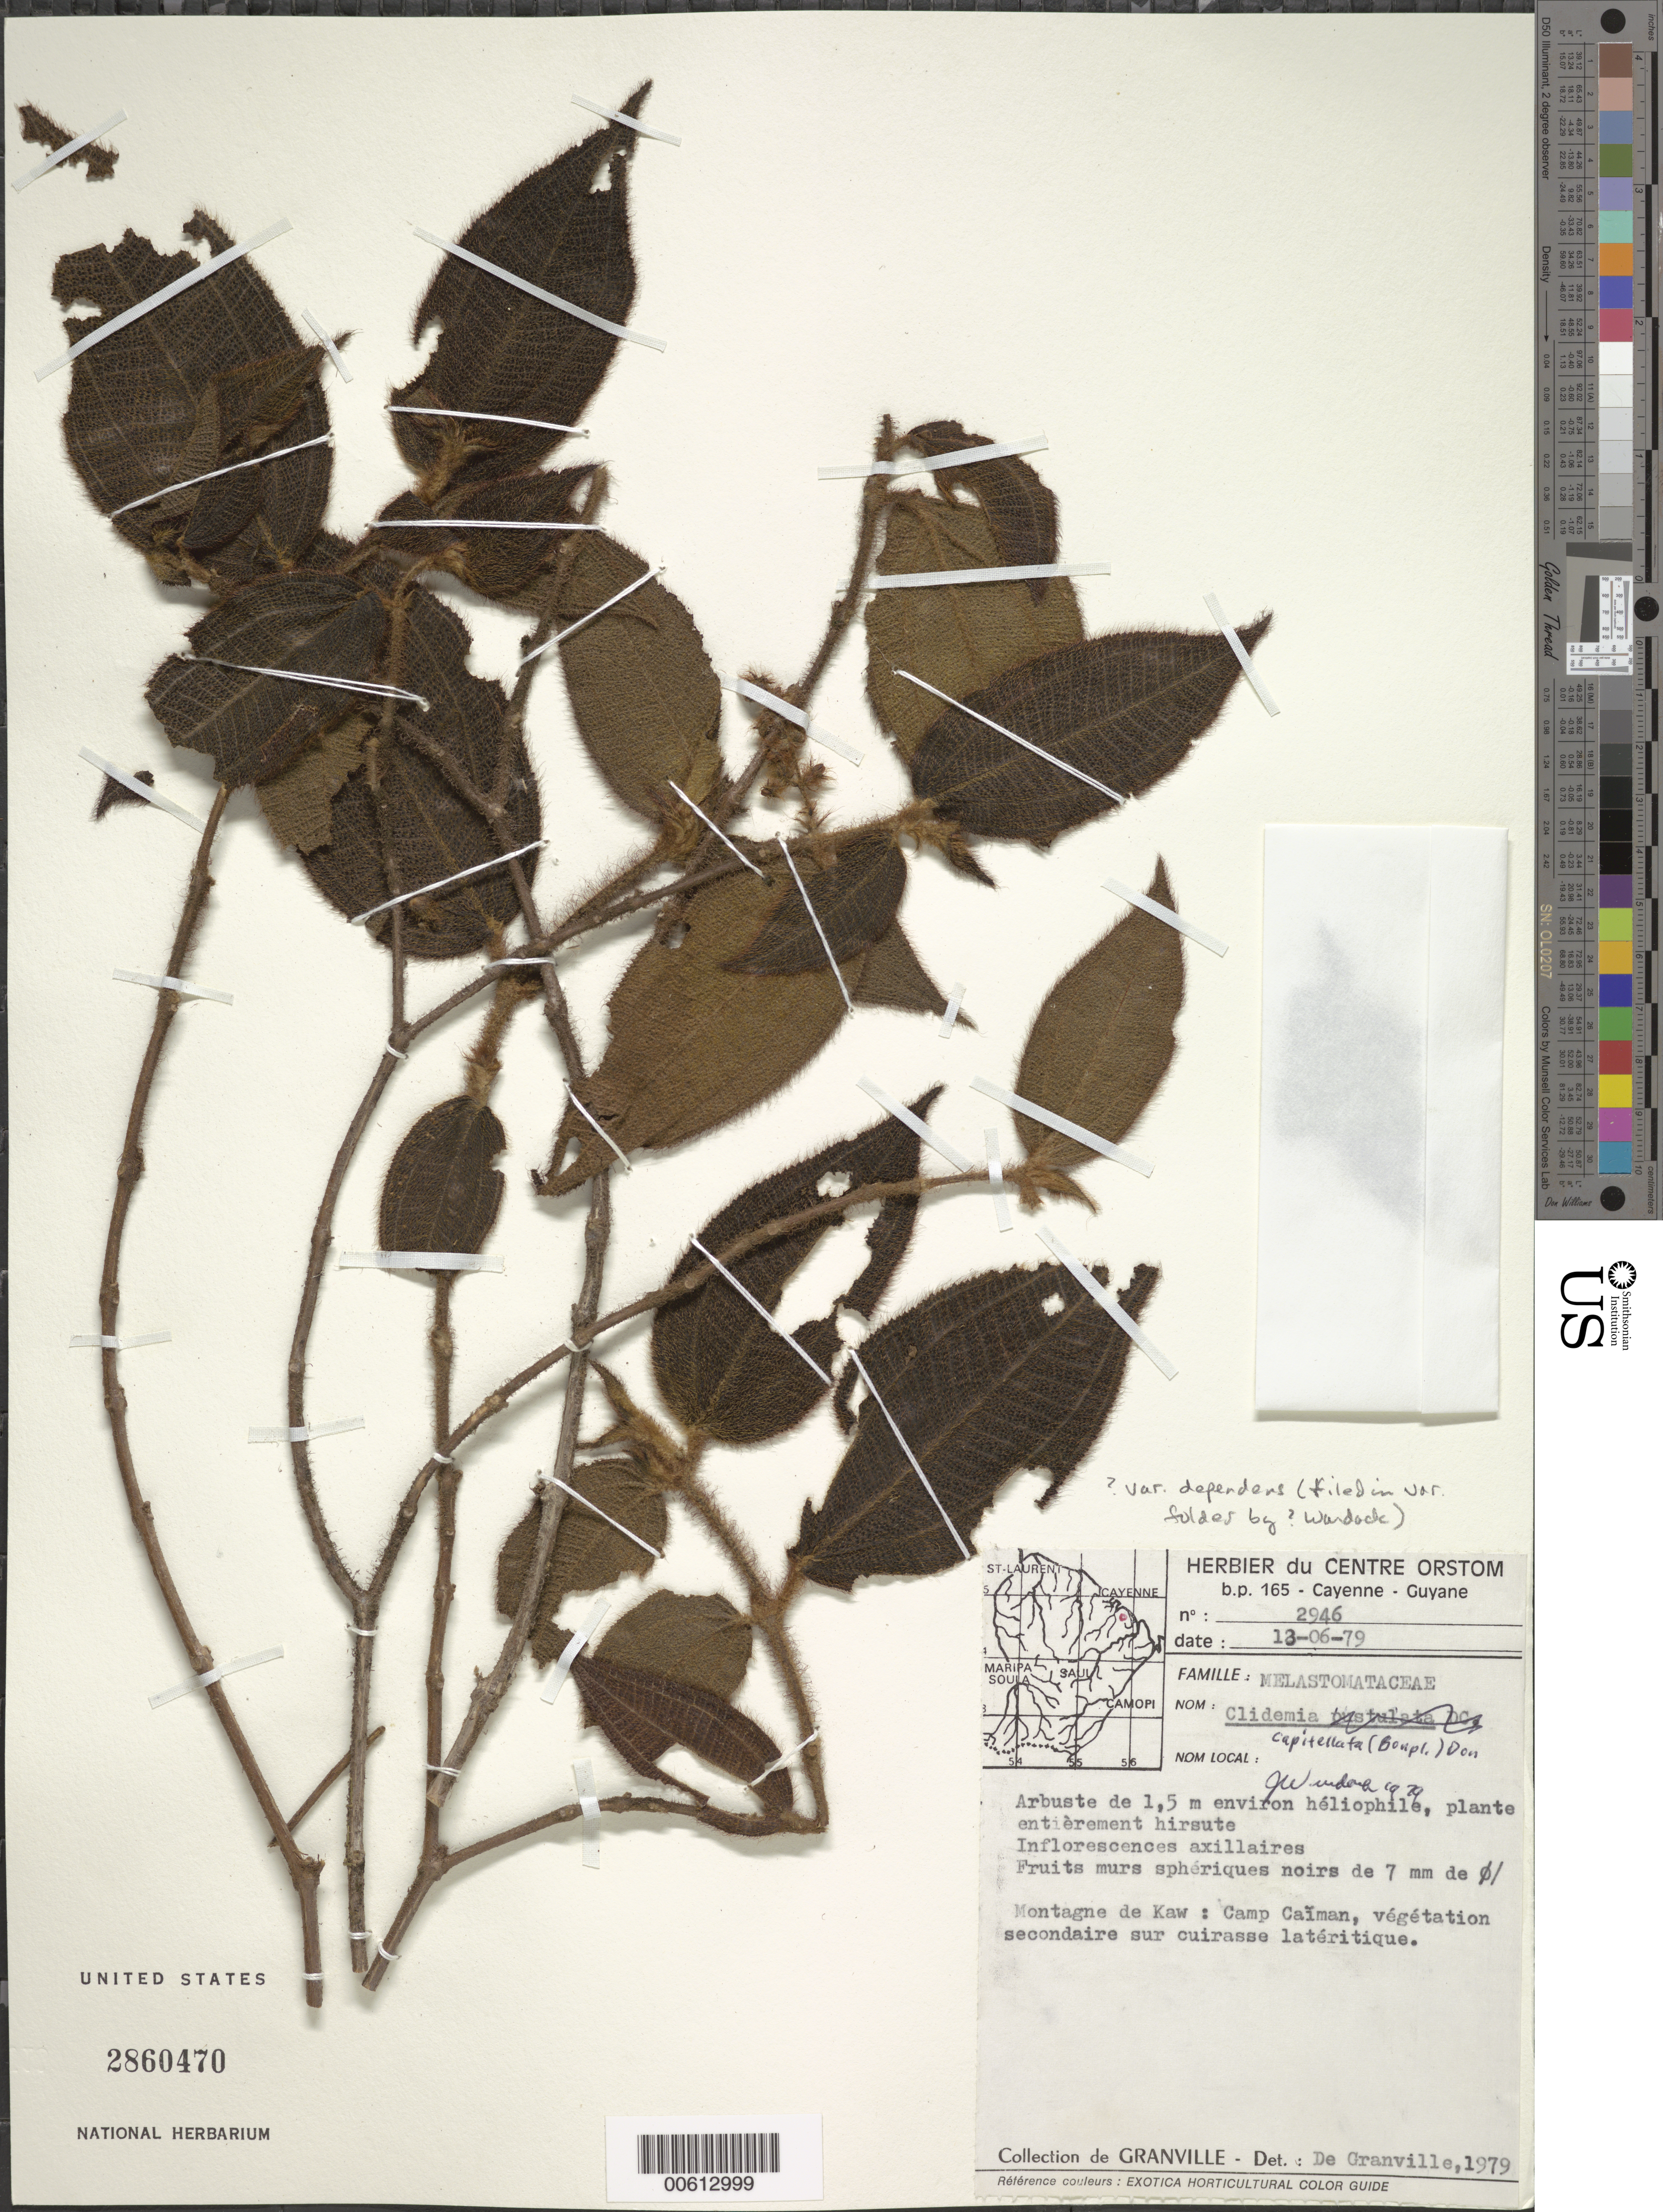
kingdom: Plantae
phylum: Tracheophyta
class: Magnoliopsida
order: Myrtales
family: Melastomataceae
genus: Clidemia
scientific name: Clidemia capitellata var. dependens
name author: (Pav. & D. Don) J.F. Macbr.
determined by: Wurdack, John J., (US), US (UNITED STATES)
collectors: J.-J. de Granville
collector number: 2946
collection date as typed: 13-Jun-79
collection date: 1979-06-13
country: French Guiana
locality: Montagne de Kaw, Camp Caïman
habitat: Montagne, vegetation secondaire sur cuirasse laterlitique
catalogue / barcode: US 2860470